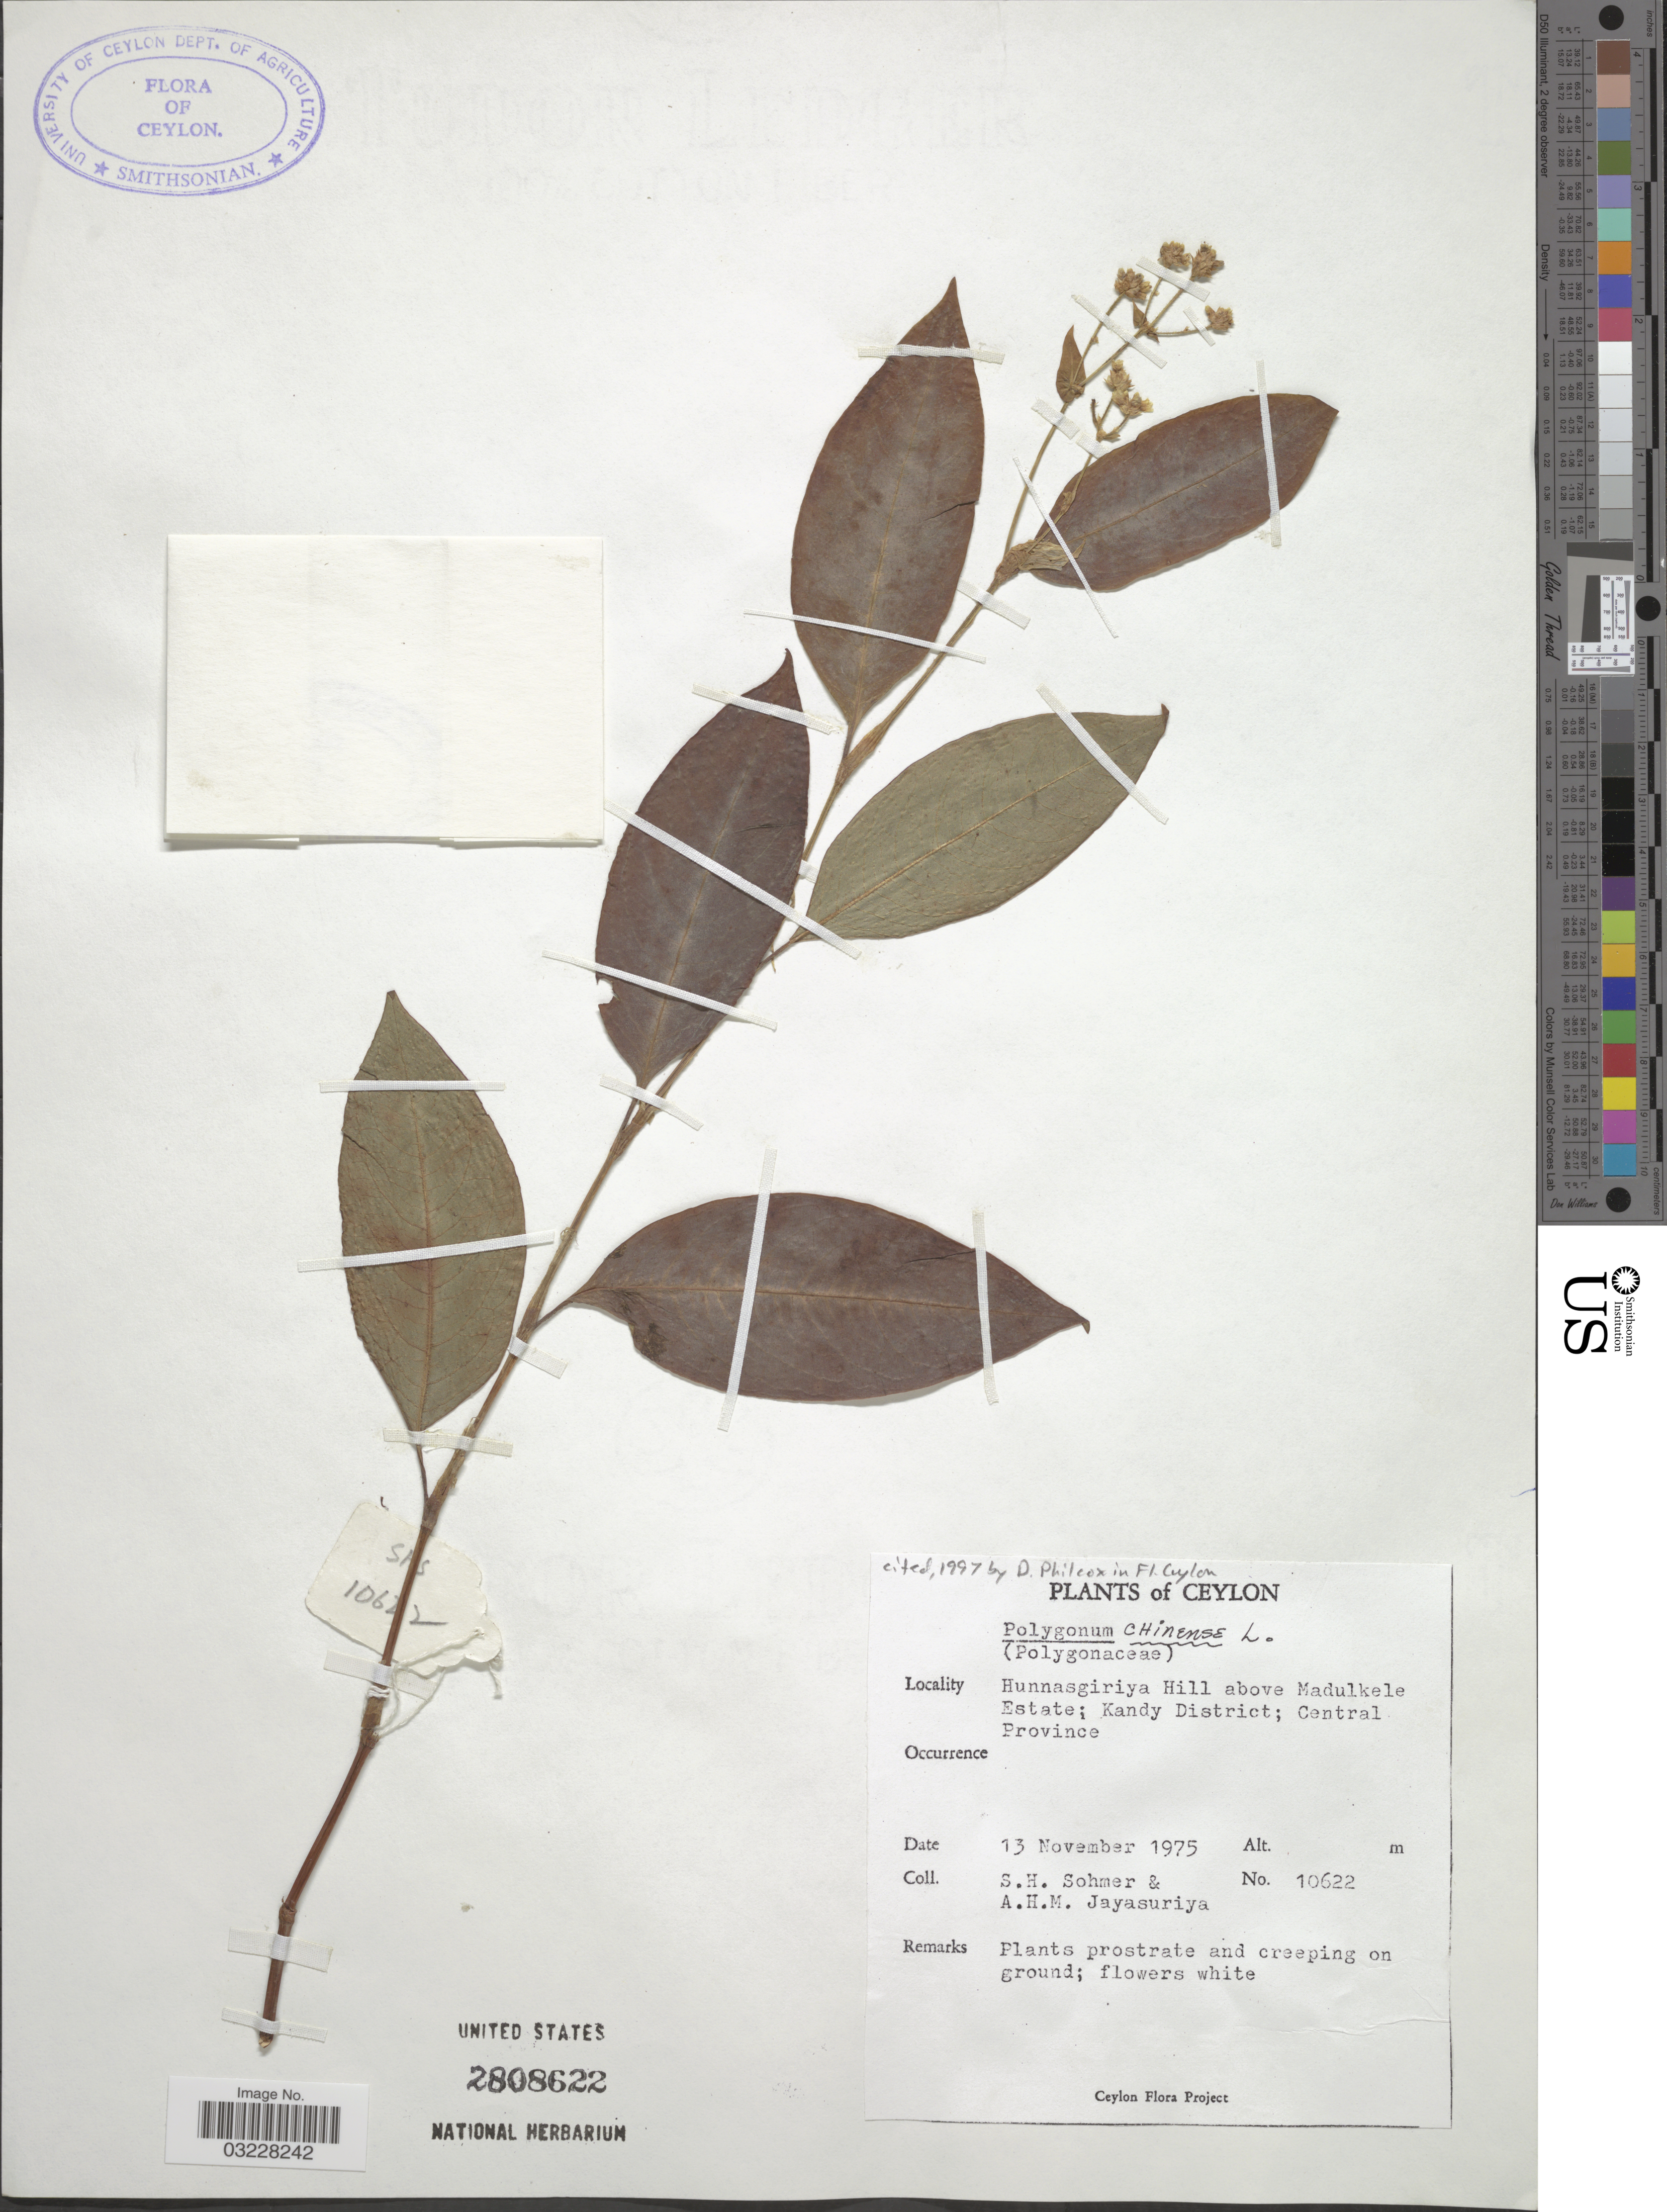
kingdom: Plantae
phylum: Tracheophyta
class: Magnoliopsida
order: Caryophyllales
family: Polygonaceae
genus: Polygonum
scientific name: Polygonum chinense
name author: L.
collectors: S. H. Sohmer & A. H. Jayasuriya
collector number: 10622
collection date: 1975-11-13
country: Sri Lanka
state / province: Central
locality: Ceylon. Hunnasgiriya Hill above Madulkele Estate; Kandy District.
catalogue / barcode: US 2808622